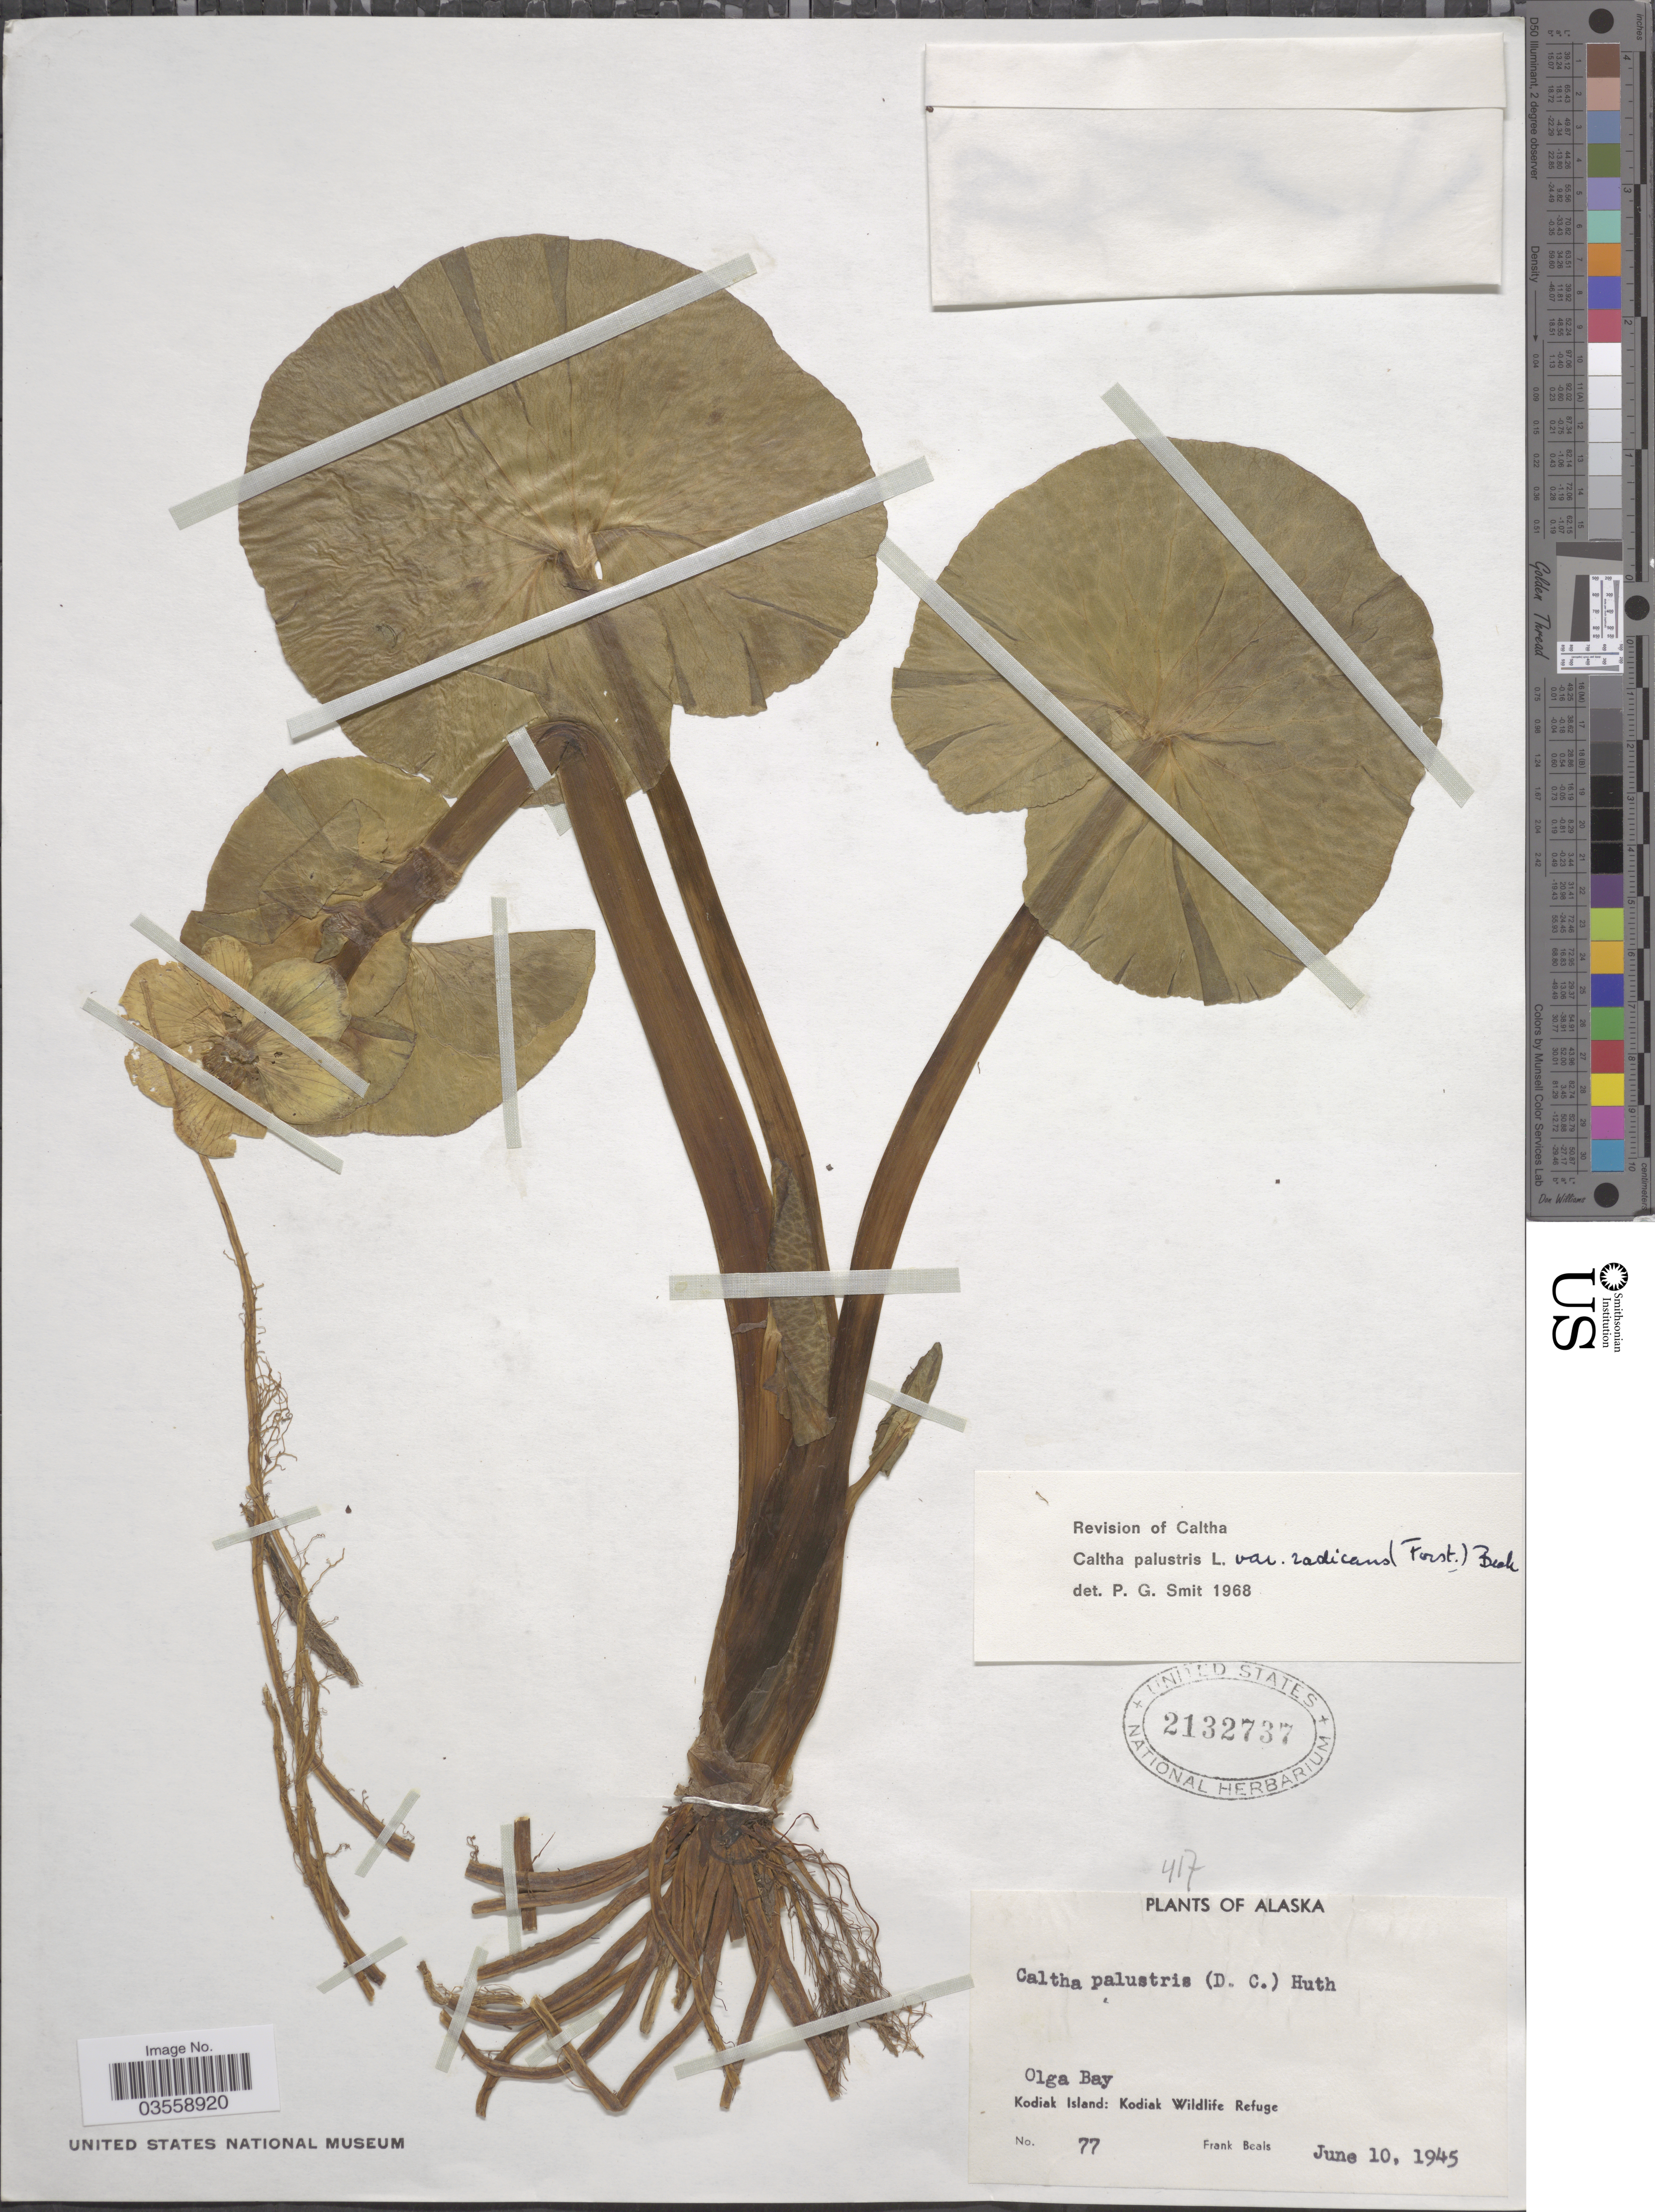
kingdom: Plantae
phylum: Tracheophyta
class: Magnoliopsida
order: Ranunculales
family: Ranunculaceae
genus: Caltha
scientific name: Caltha palustris var. radicans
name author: (T.F. Forst) Beck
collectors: F. Beals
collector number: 77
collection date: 1945-06-10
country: United States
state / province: Alaska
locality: Olga Bay. Kodiak Island: Kodiak Wildlife Refuge.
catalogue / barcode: US 2132737